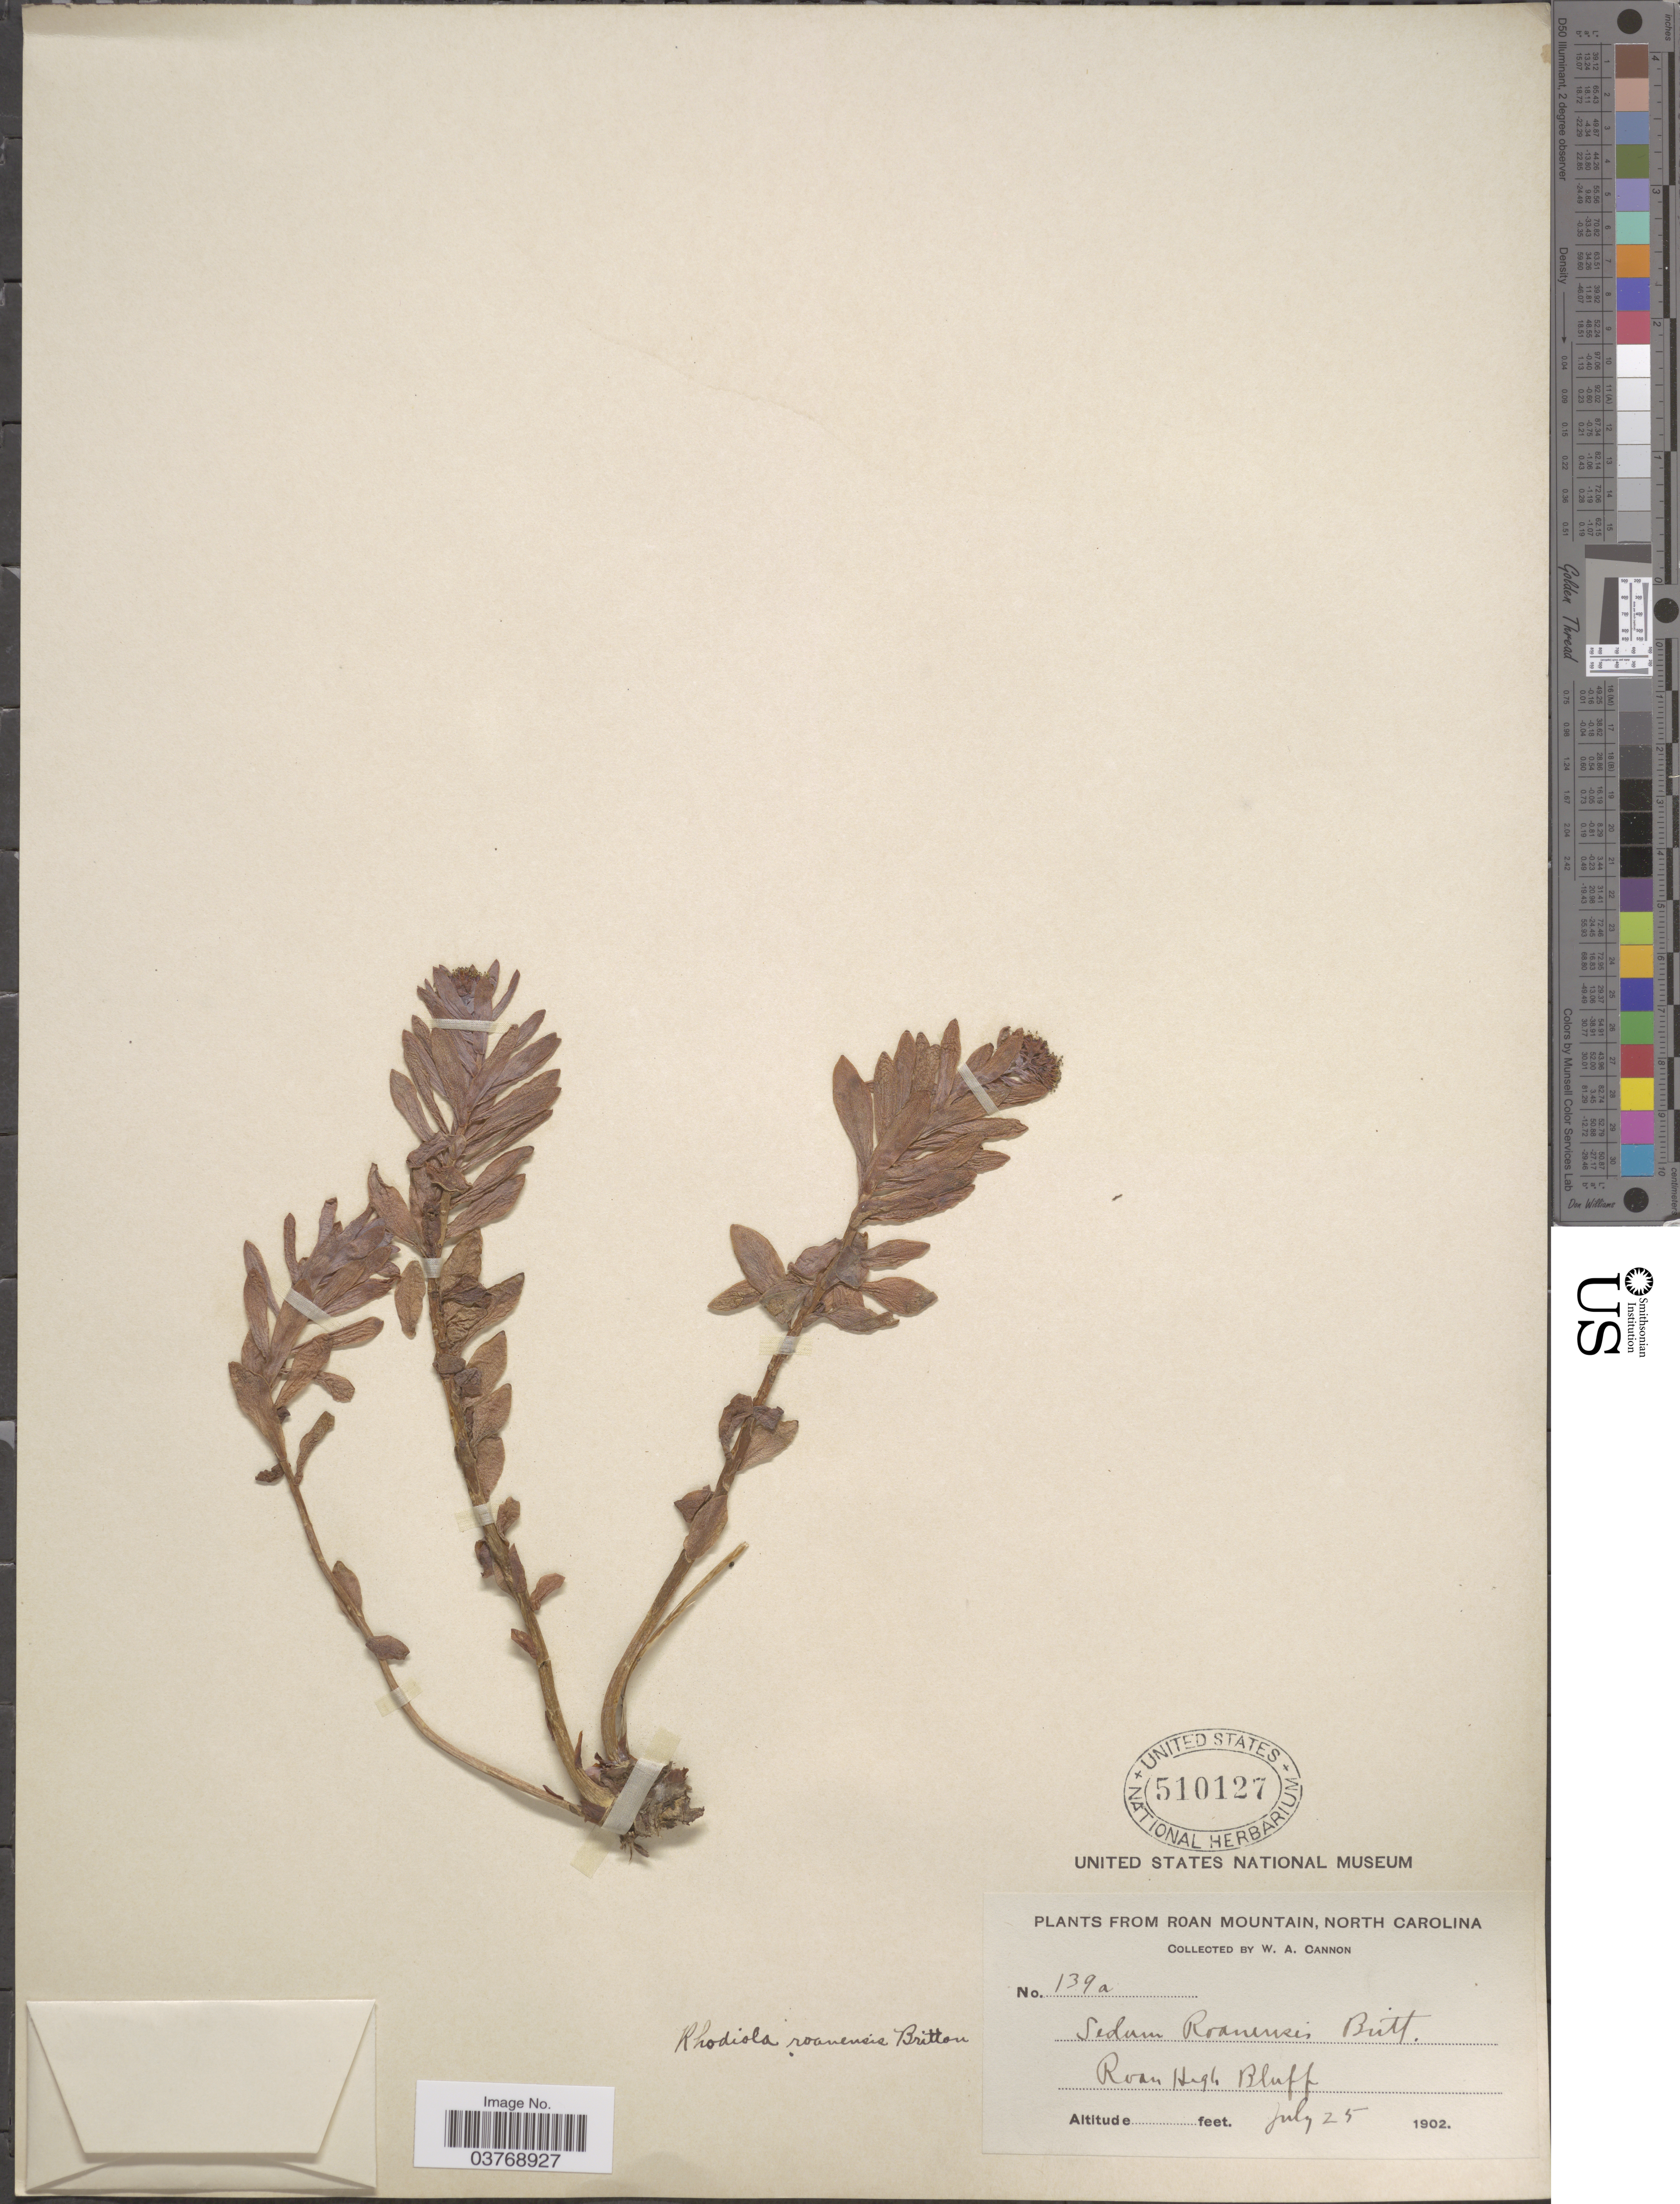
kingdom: Plantae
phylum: Tracheophyta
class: Magnoliopsida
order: Saxifragales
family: Crassulaceae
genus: Rhodiola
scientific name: Rhodiola rosea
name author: L.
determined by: Strong, Mark T., (BOT), Smithsonian Institution - National Museum of Natural History (UNITED STATES)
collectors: W. Cannon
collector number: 139a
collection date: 1902-07-25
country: United States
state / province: North Carolina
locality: Roan Mountain. Roan High Bluff.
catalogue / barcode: US 510127